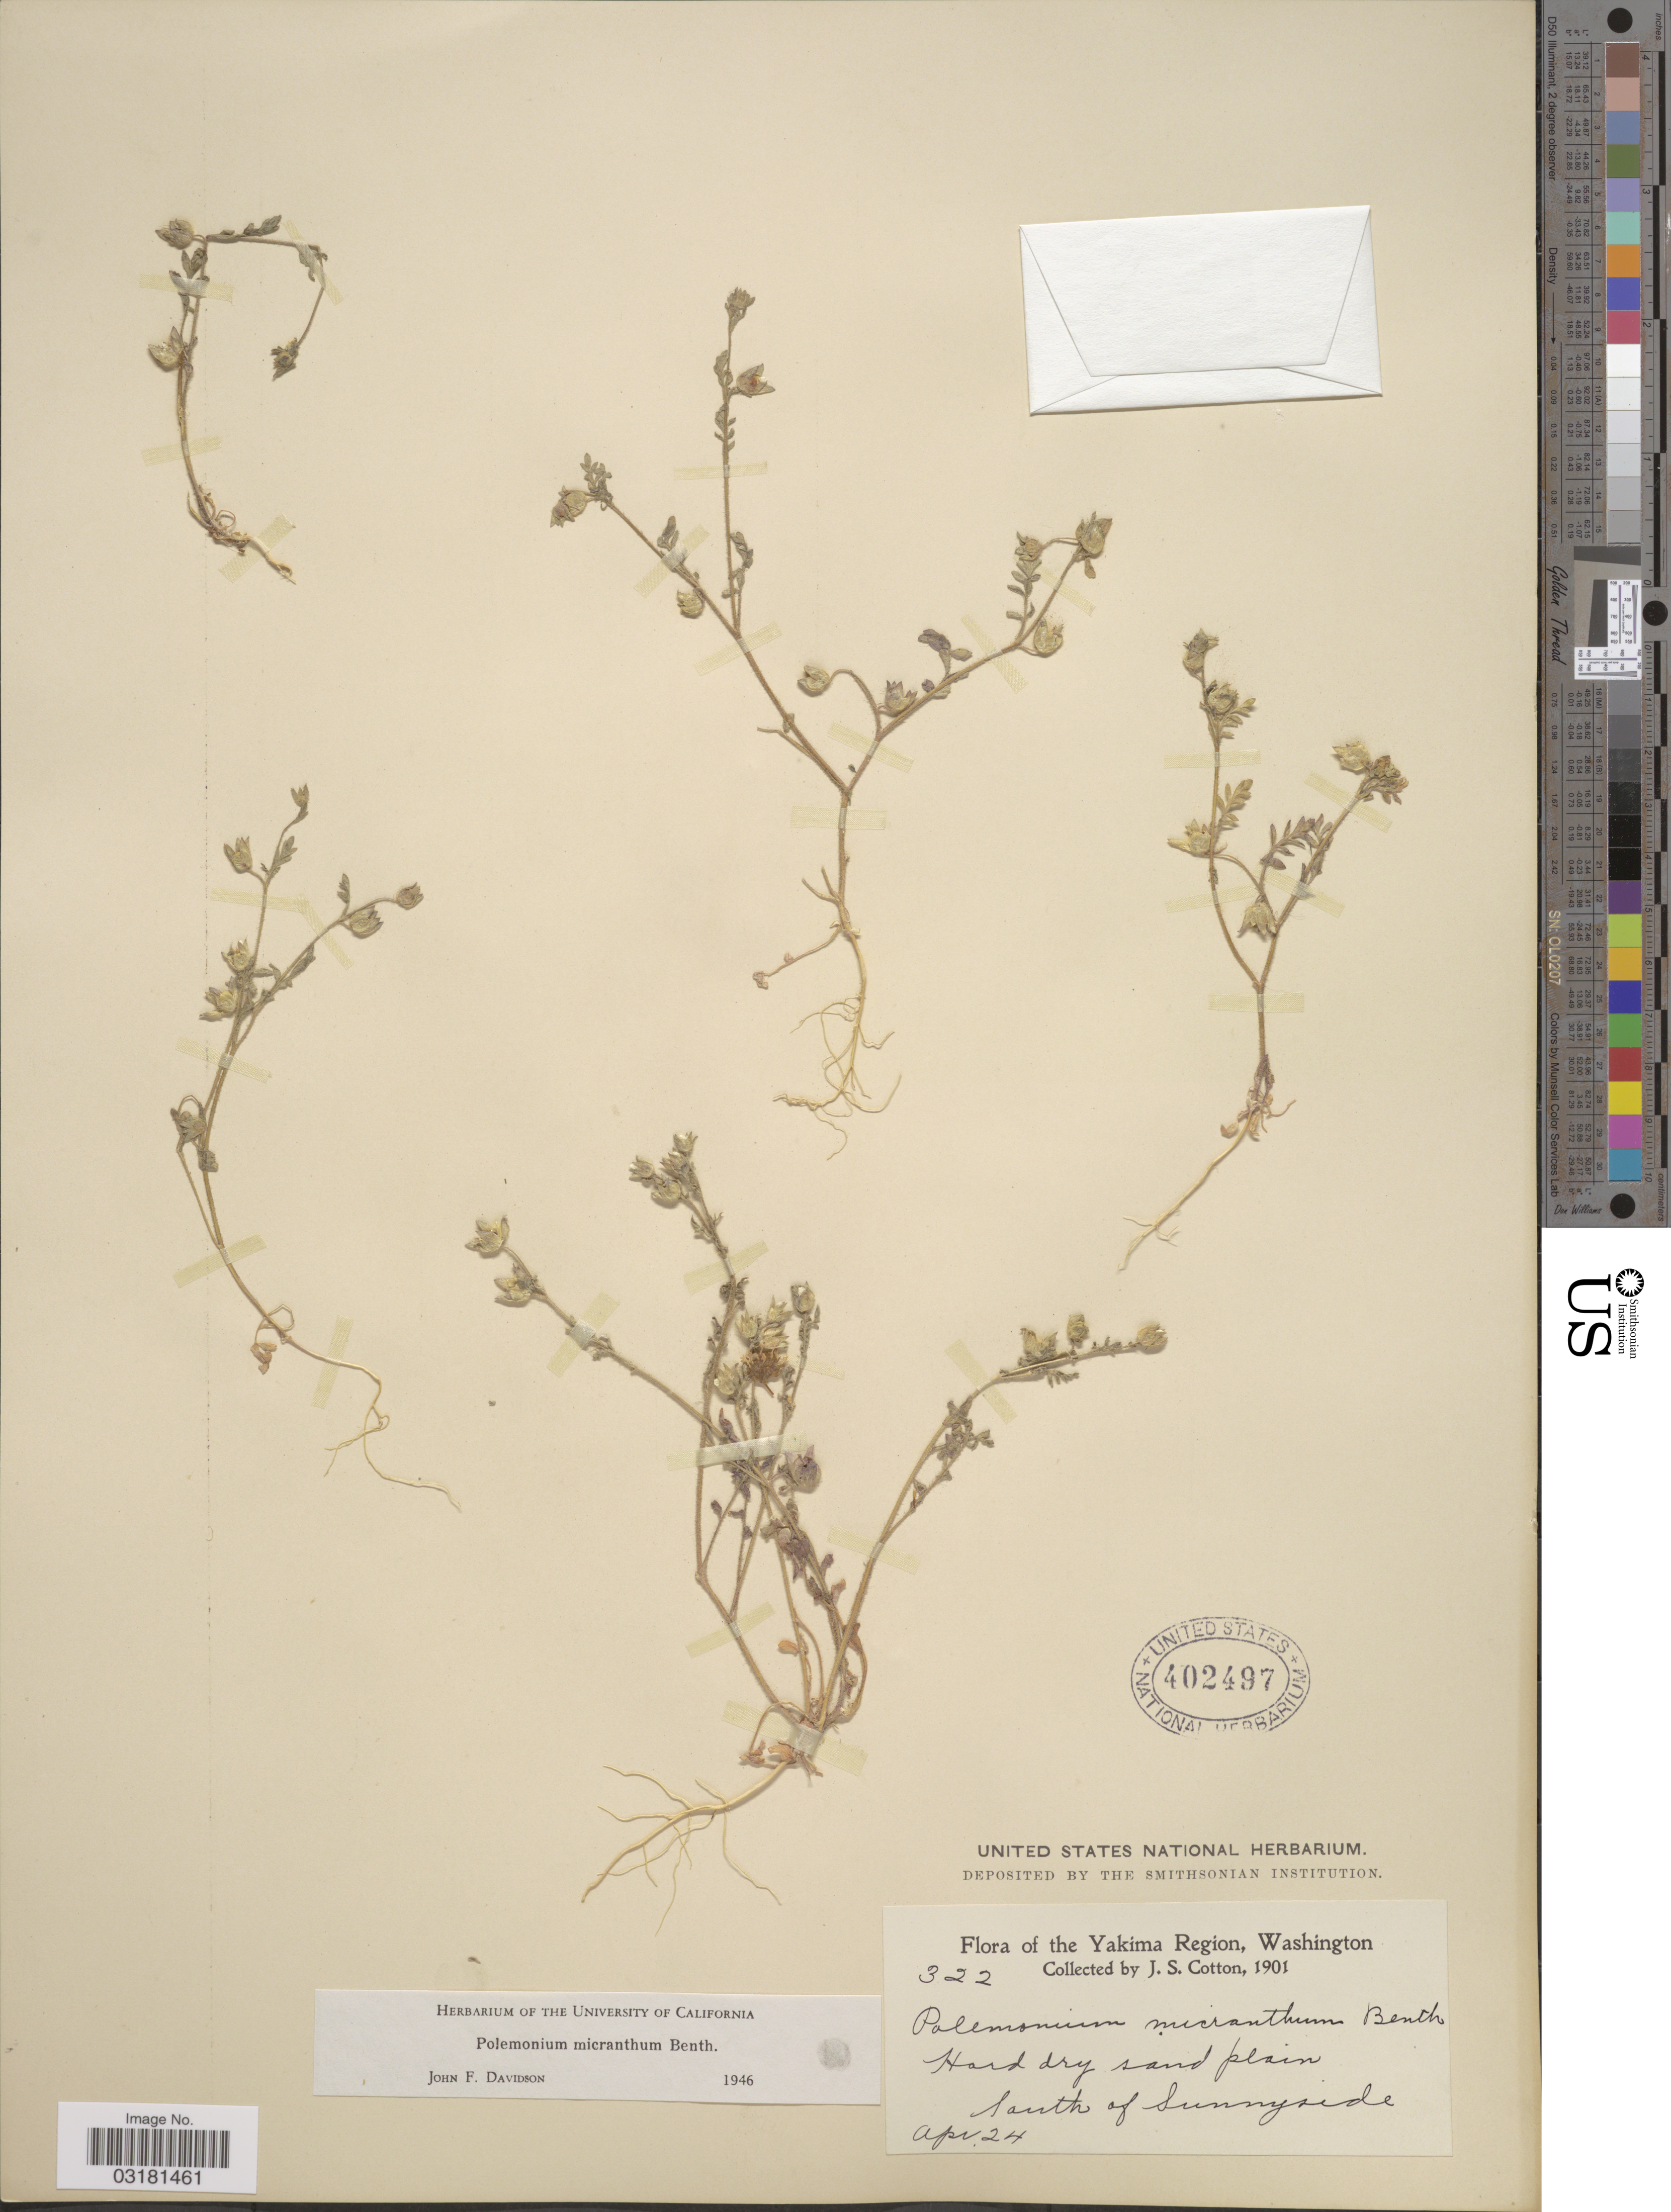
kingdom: Plantae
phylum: Tracheophyta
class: Magnoliopsida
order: Ericales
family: Polemoniaceae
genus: Polemonium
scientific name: Polemonium micranthum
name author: Benth.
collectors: J. S. Cotton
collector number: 322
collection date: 1901-04-24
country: United States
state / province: Washington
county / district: Yakima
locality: The Yakima Region. South of Sunnyside.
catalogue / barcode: US 402497